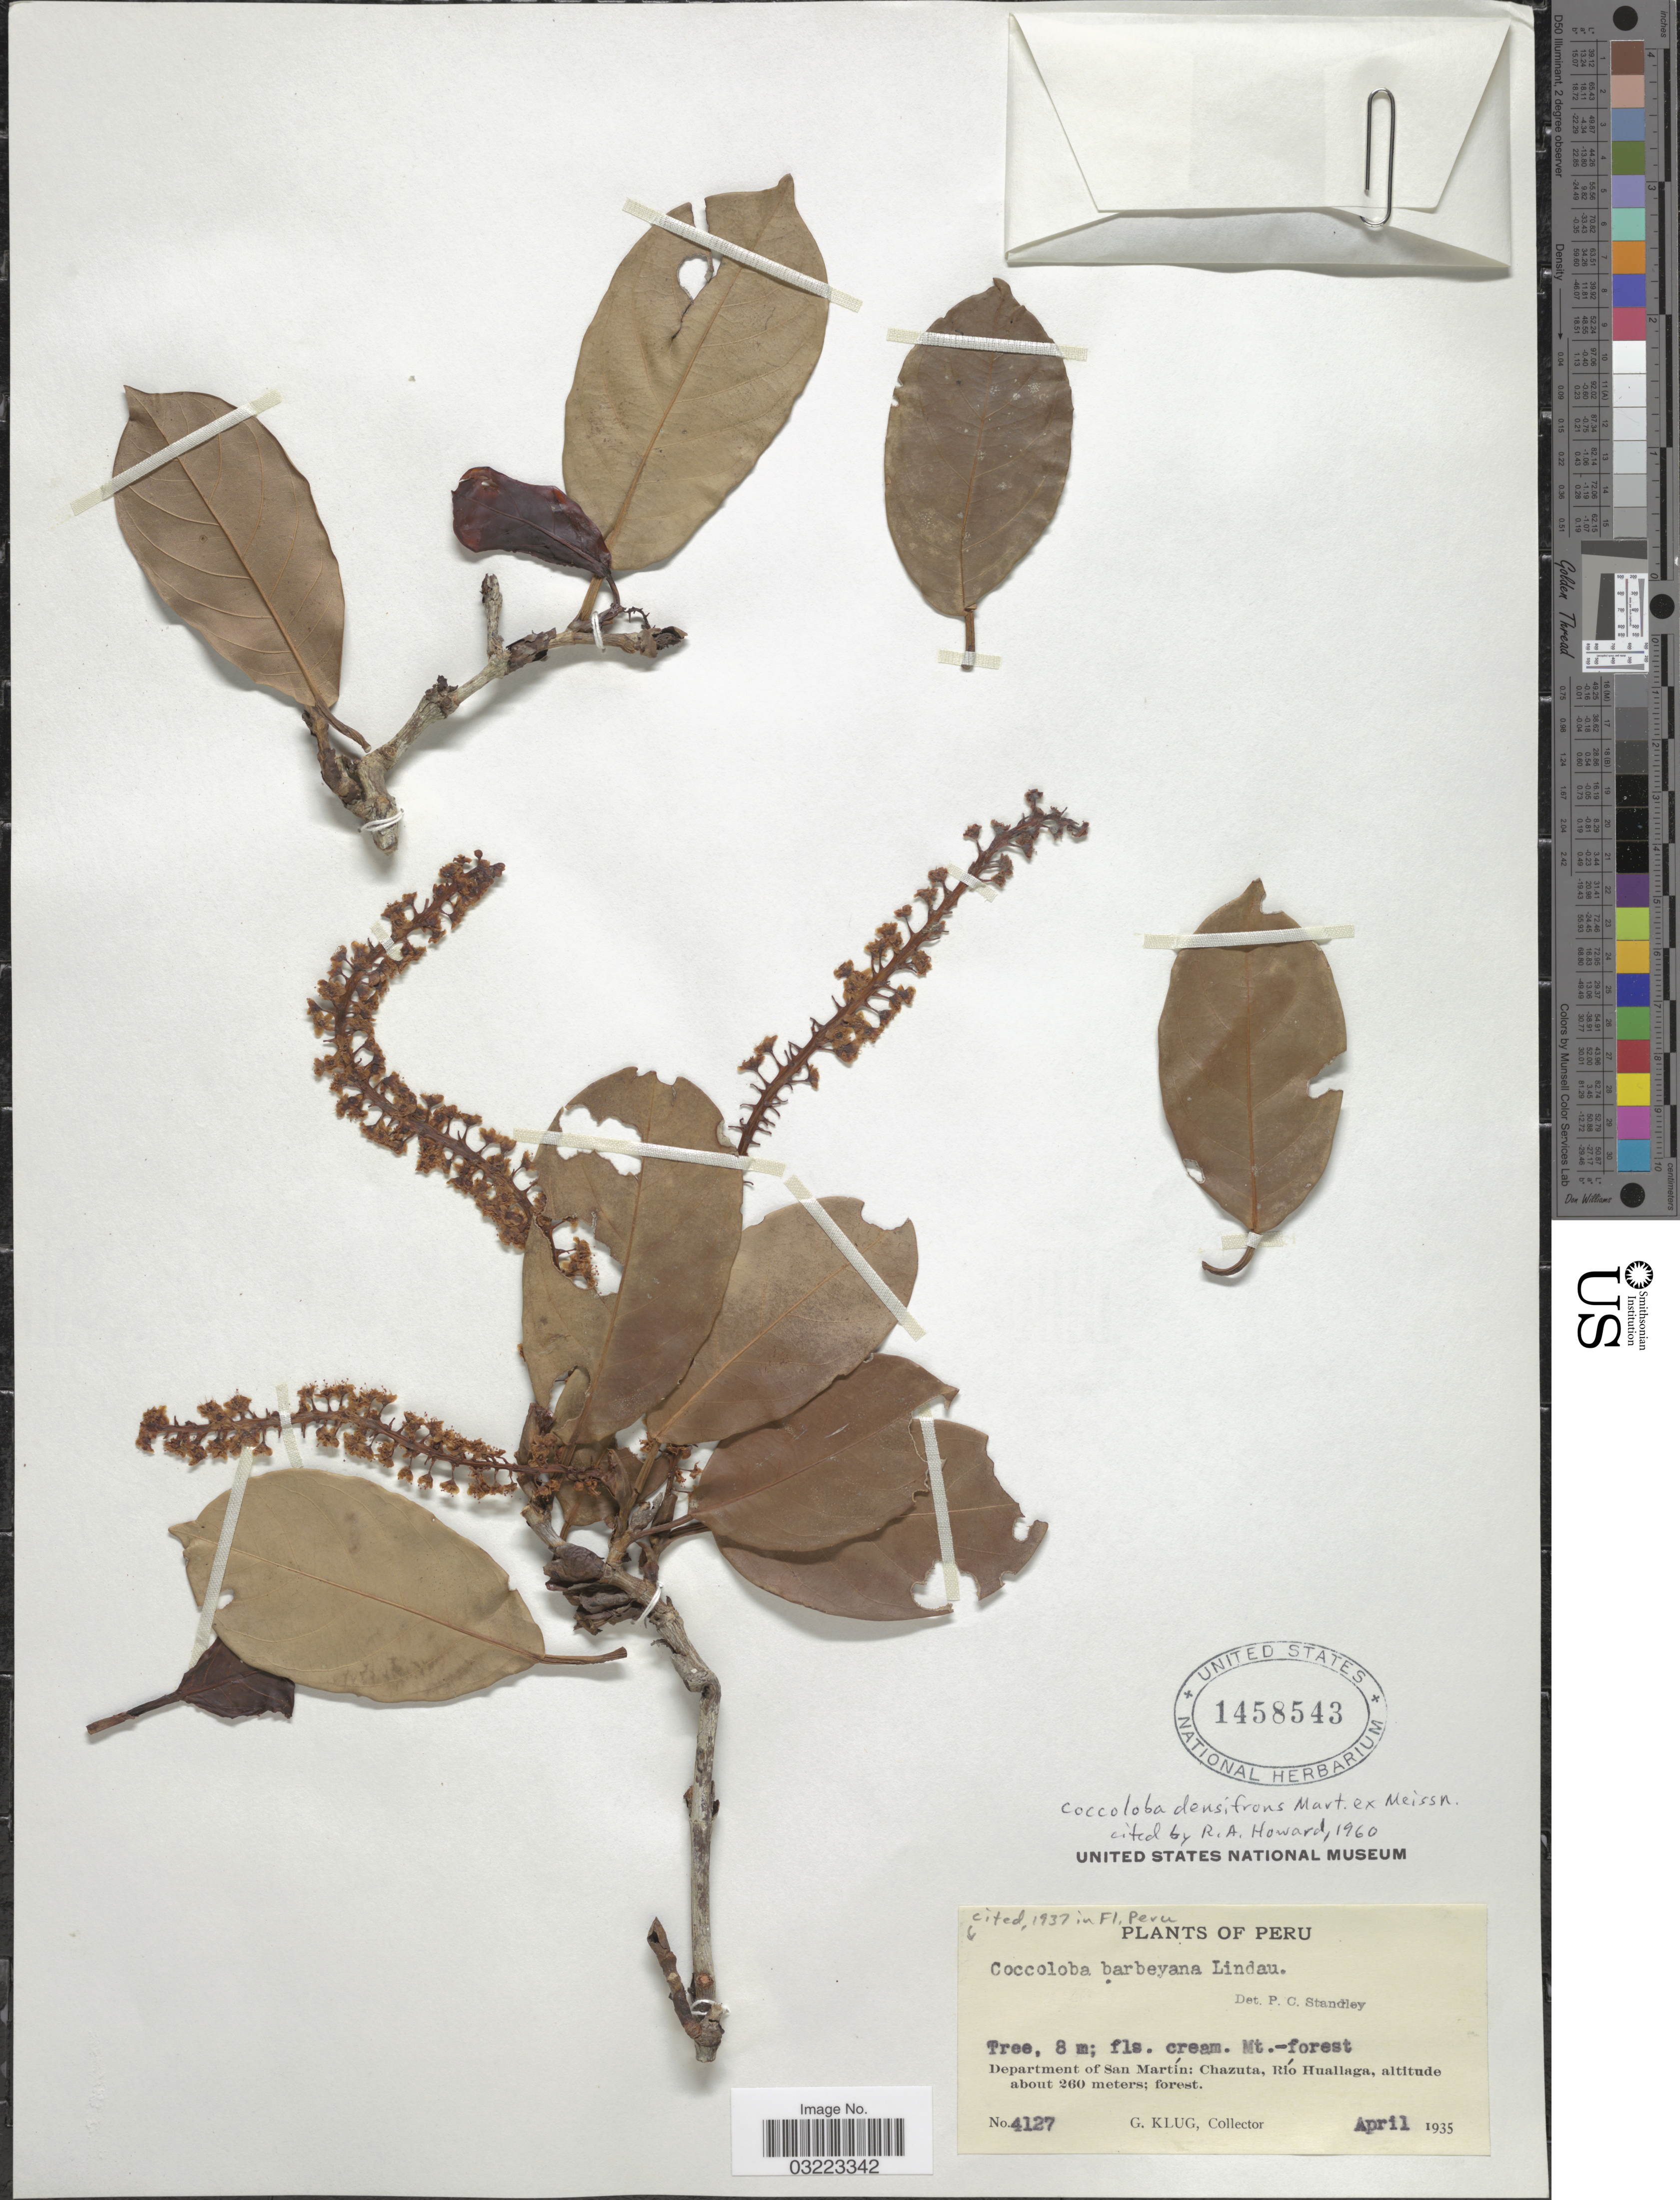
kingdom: Plantae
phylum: Tracheophyta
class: Magnoliopsida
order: Caryophyllales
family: Polygonaceae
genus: Coccoloba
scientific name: Coccoloba densifrons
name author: Mart. ex Meisn.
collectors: G. Klug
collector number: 4127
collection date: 1935-04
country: Peru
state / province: San Martín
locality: Department of San Martín: Chazuta, Río Huallaga.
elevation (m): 260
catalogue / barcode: US 1458543